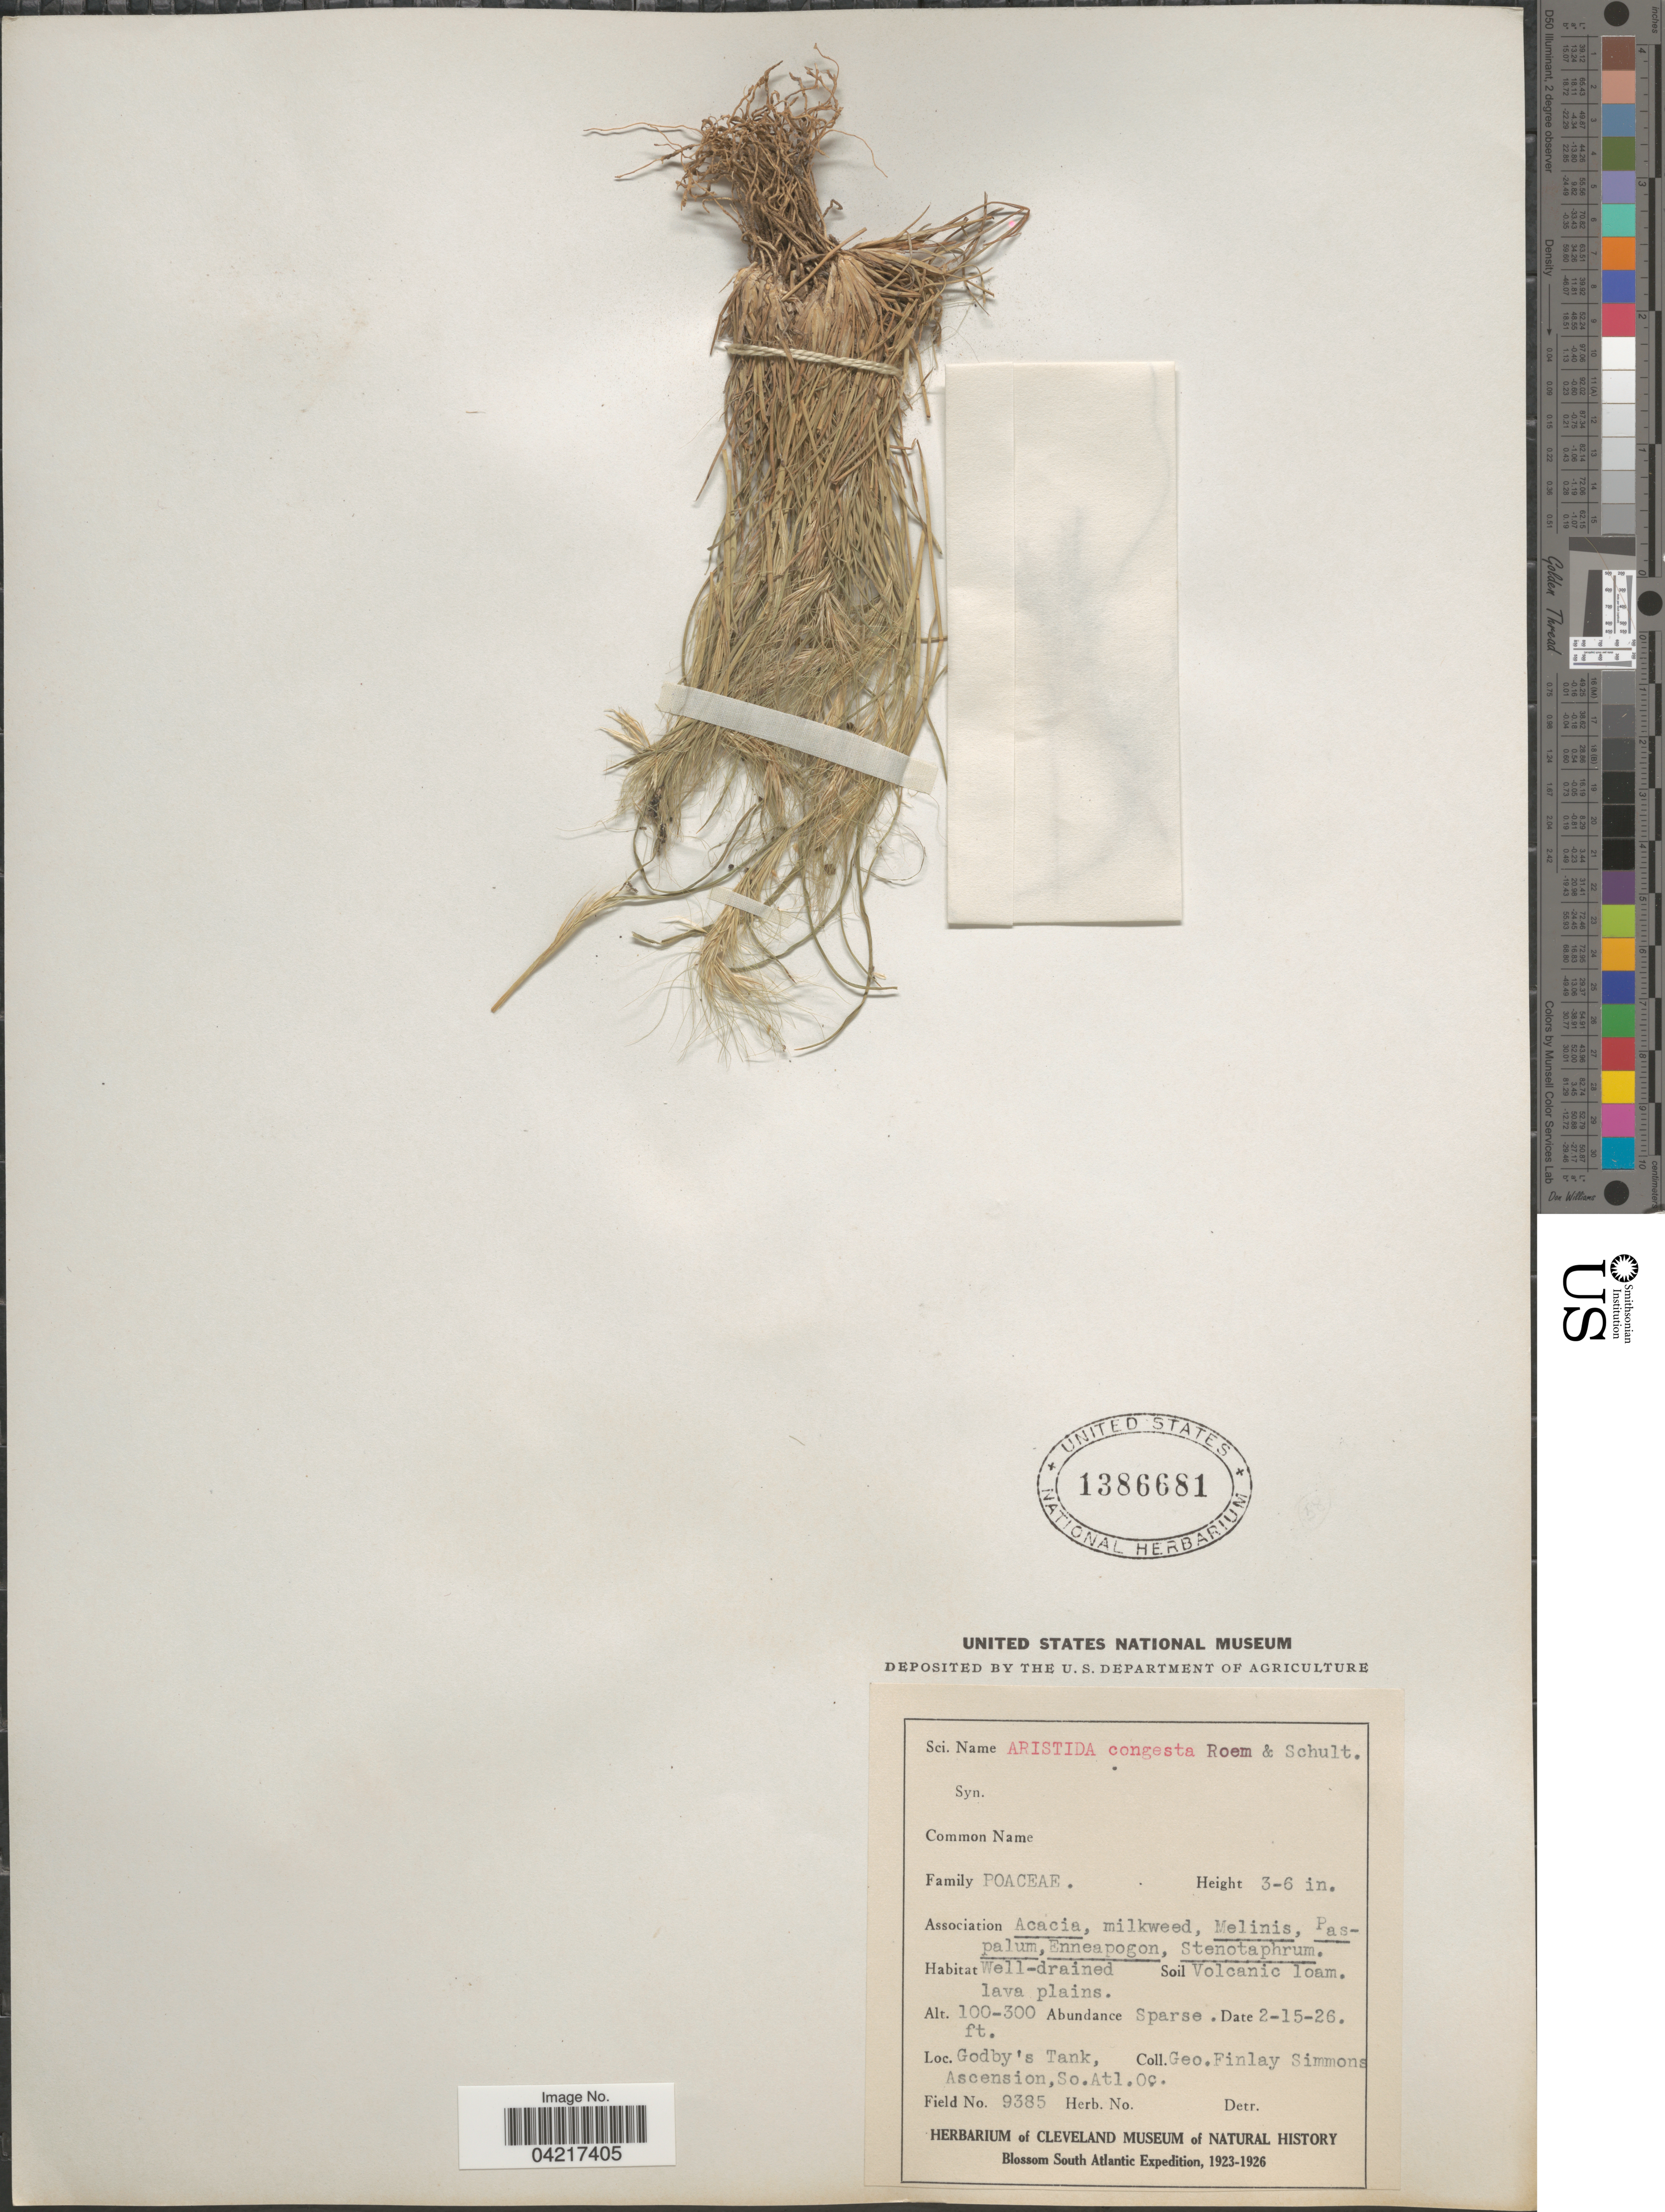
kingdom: Plantae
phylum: Tracheophyta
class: Liliopsida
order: Poales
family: Poaceae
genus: Aristida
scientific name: Aristida congesta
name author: Roem. & Schult.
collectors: G. Simmons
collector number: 9385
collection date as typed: Transcribed d/m/y: 15/2/26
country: St. Helena Islands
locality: Godby's Tank, Ascension, So. Atl. Oc. Blossom South Atlantic Expedition, 1923-1926.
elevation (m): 30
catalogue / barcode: US 1386681